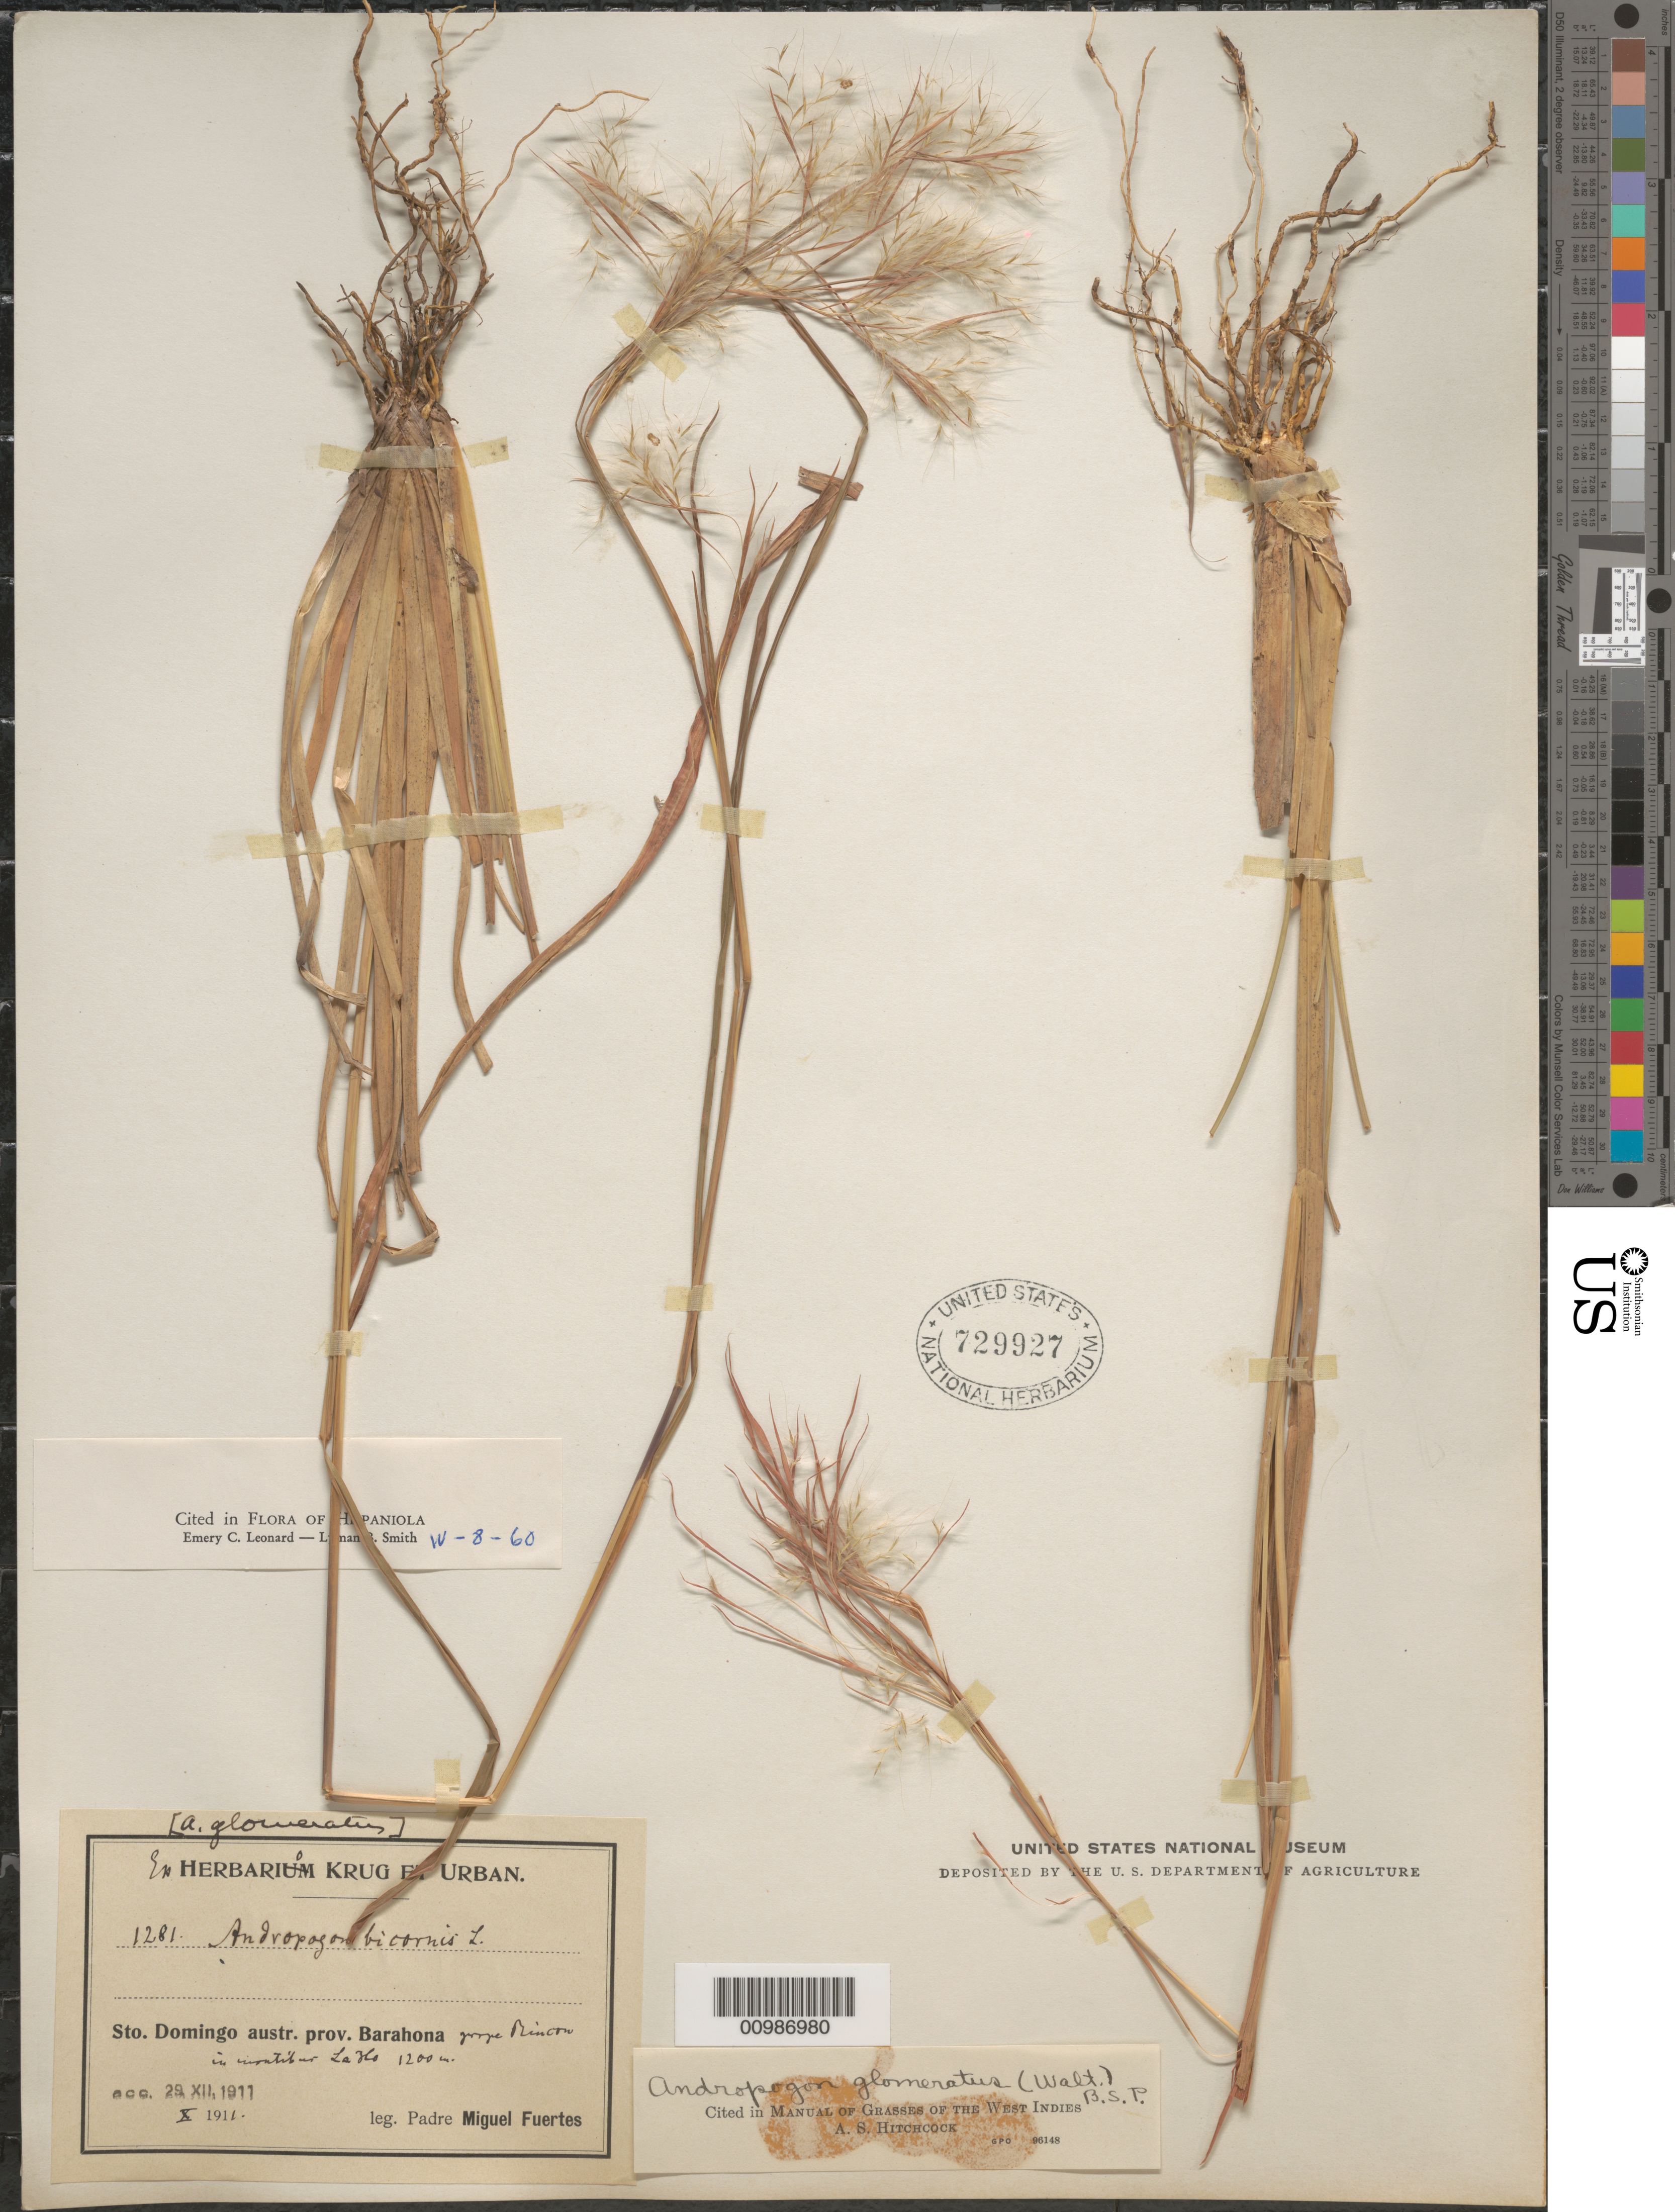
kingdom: Plantae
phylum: Tracheophyta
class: Liliopsida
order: Poales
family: Poaceae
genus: Andropogon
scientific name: Andropogon glomeratus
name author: (Walter) Britton, Stearns & Poggenb.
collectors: M. D. Fuertes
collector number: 1281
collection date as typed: Oct 1911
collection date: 1911-10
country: Dominican Republic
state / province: Barahona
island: Hispaniola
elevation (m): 1200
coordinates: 0 N, 0 E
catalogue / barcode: US 729927